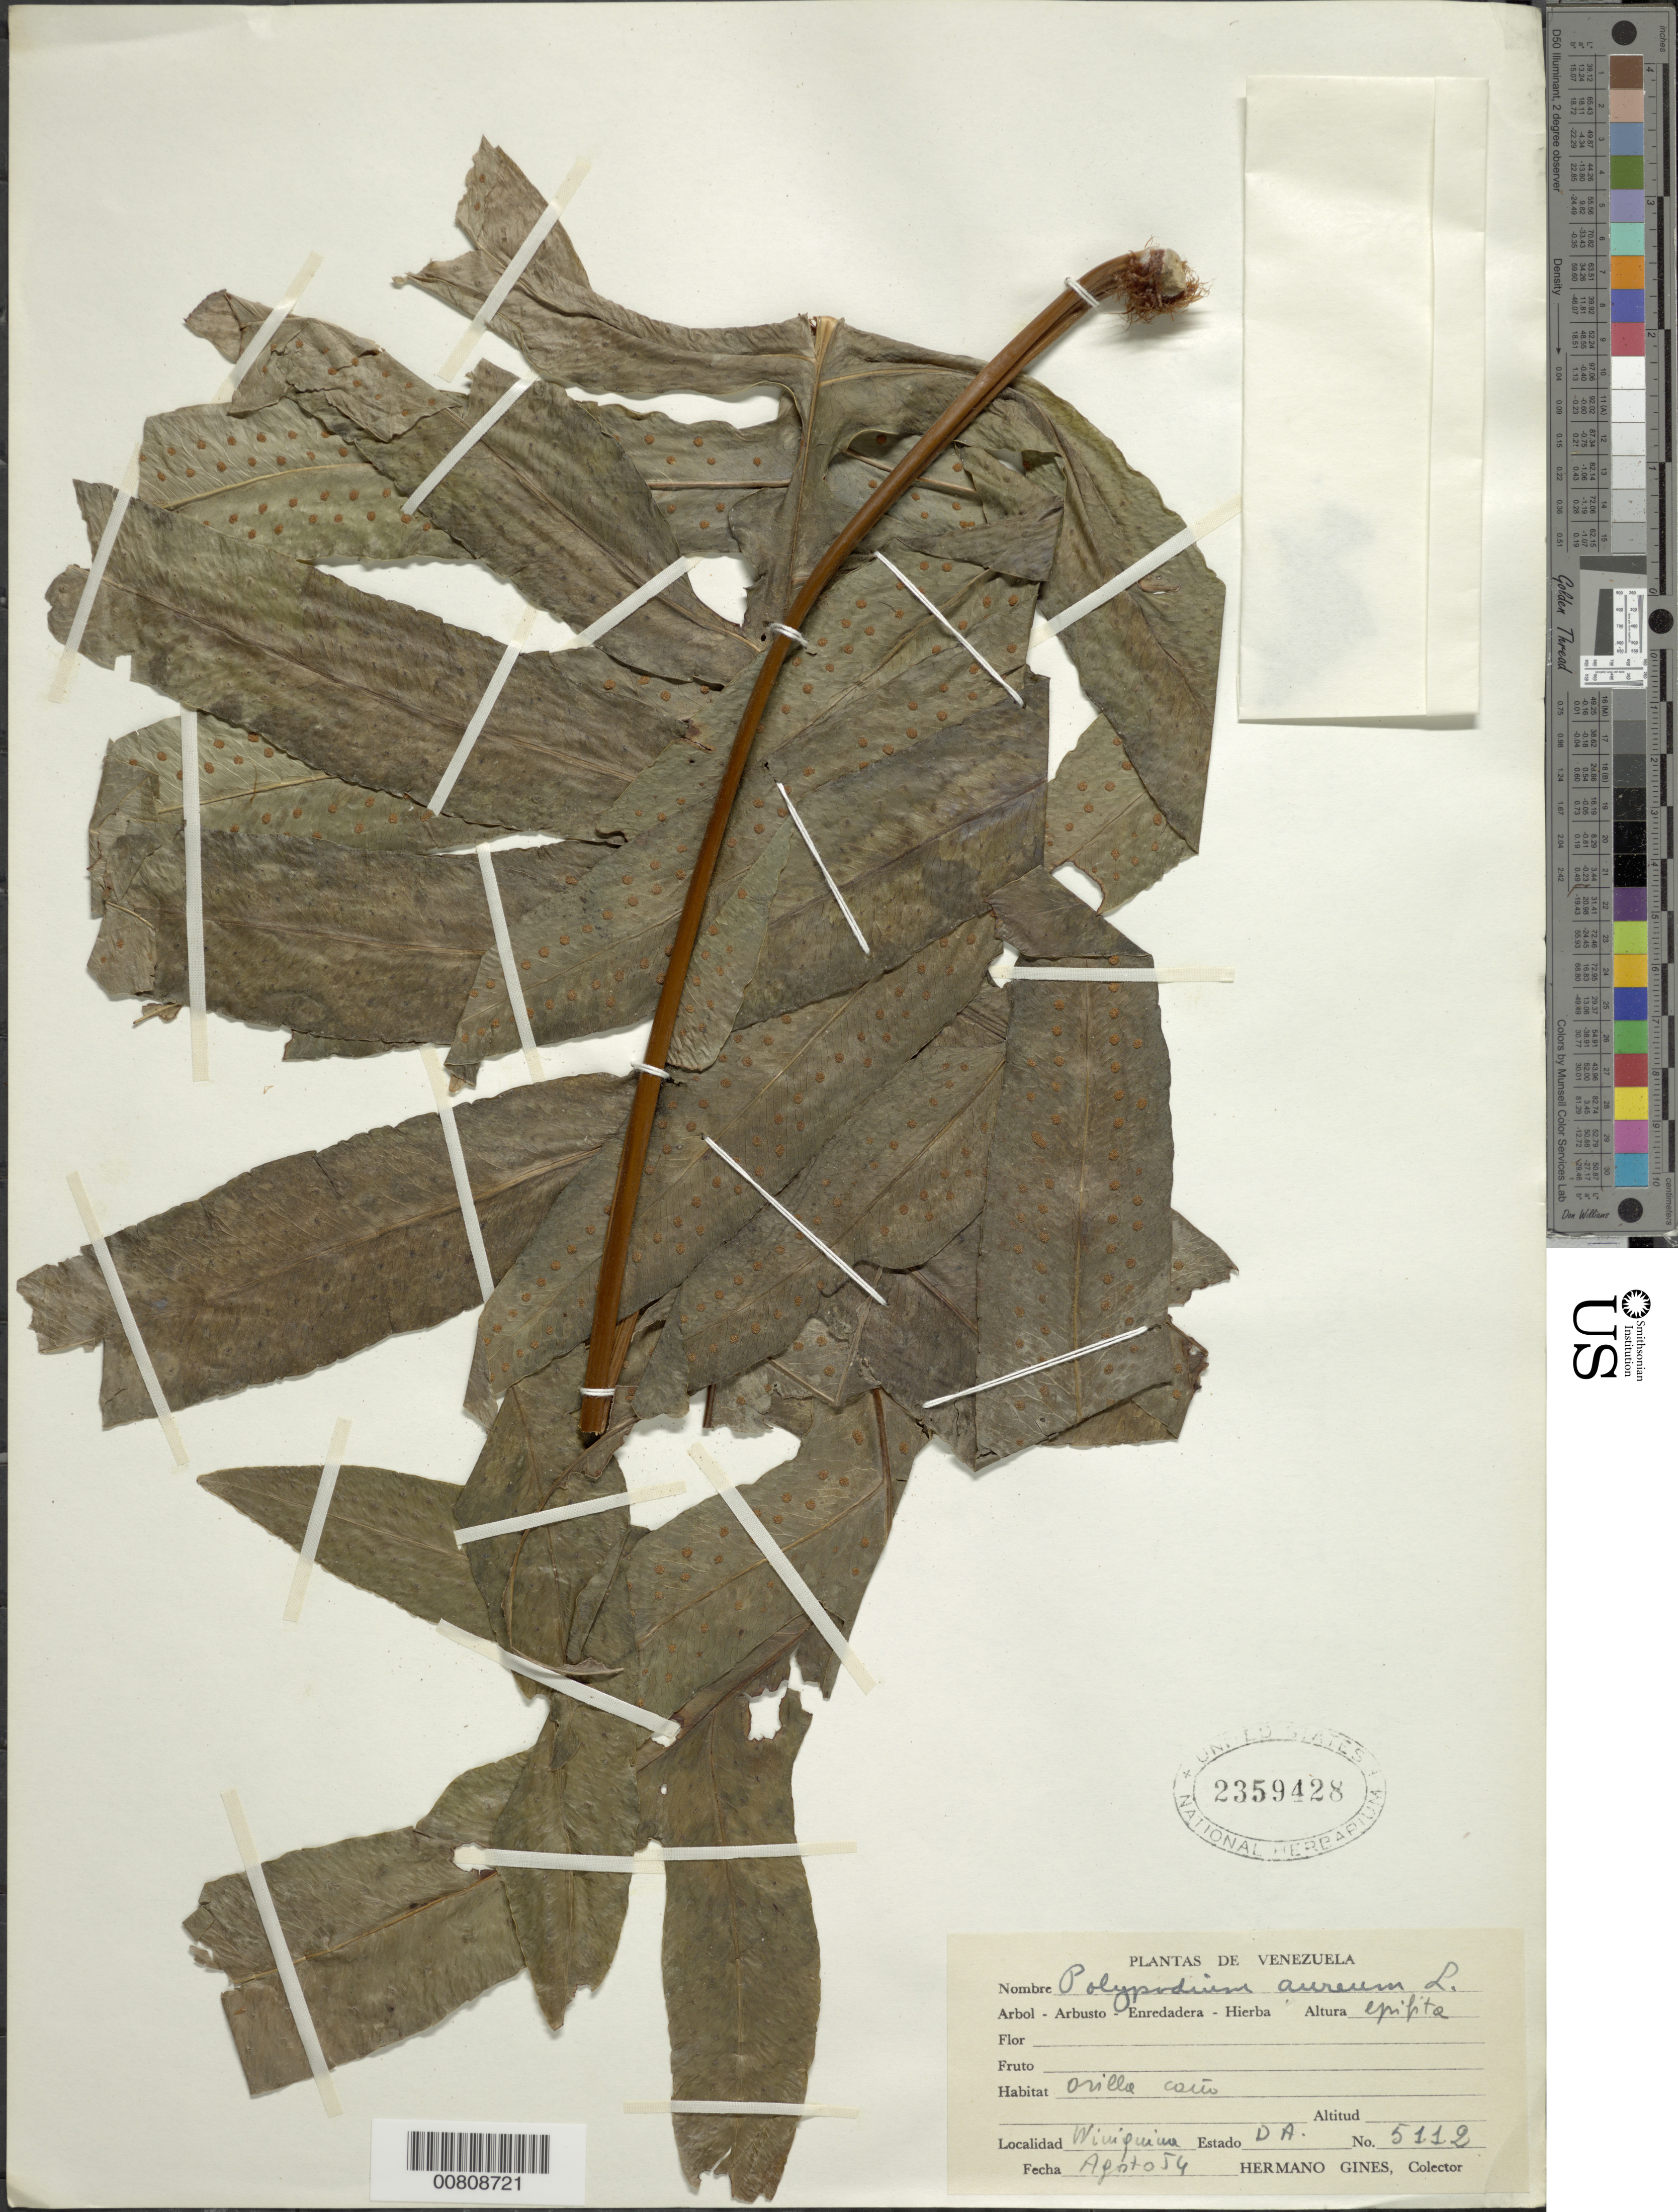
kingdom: Plantae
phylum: Tracheophyta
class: Polypodiopsida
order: Polypodiales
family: Polypodiaceae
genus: Phlebodium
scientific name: Phlebodium aureum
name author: (L.) J. Sm.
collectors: H. Gines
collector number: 5112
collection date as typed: Aug-54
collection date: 1954-08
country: Venezuela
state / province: Delta Amacuro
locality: C. Wiuiquina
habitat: Orilla cano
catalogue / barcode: US 2359428